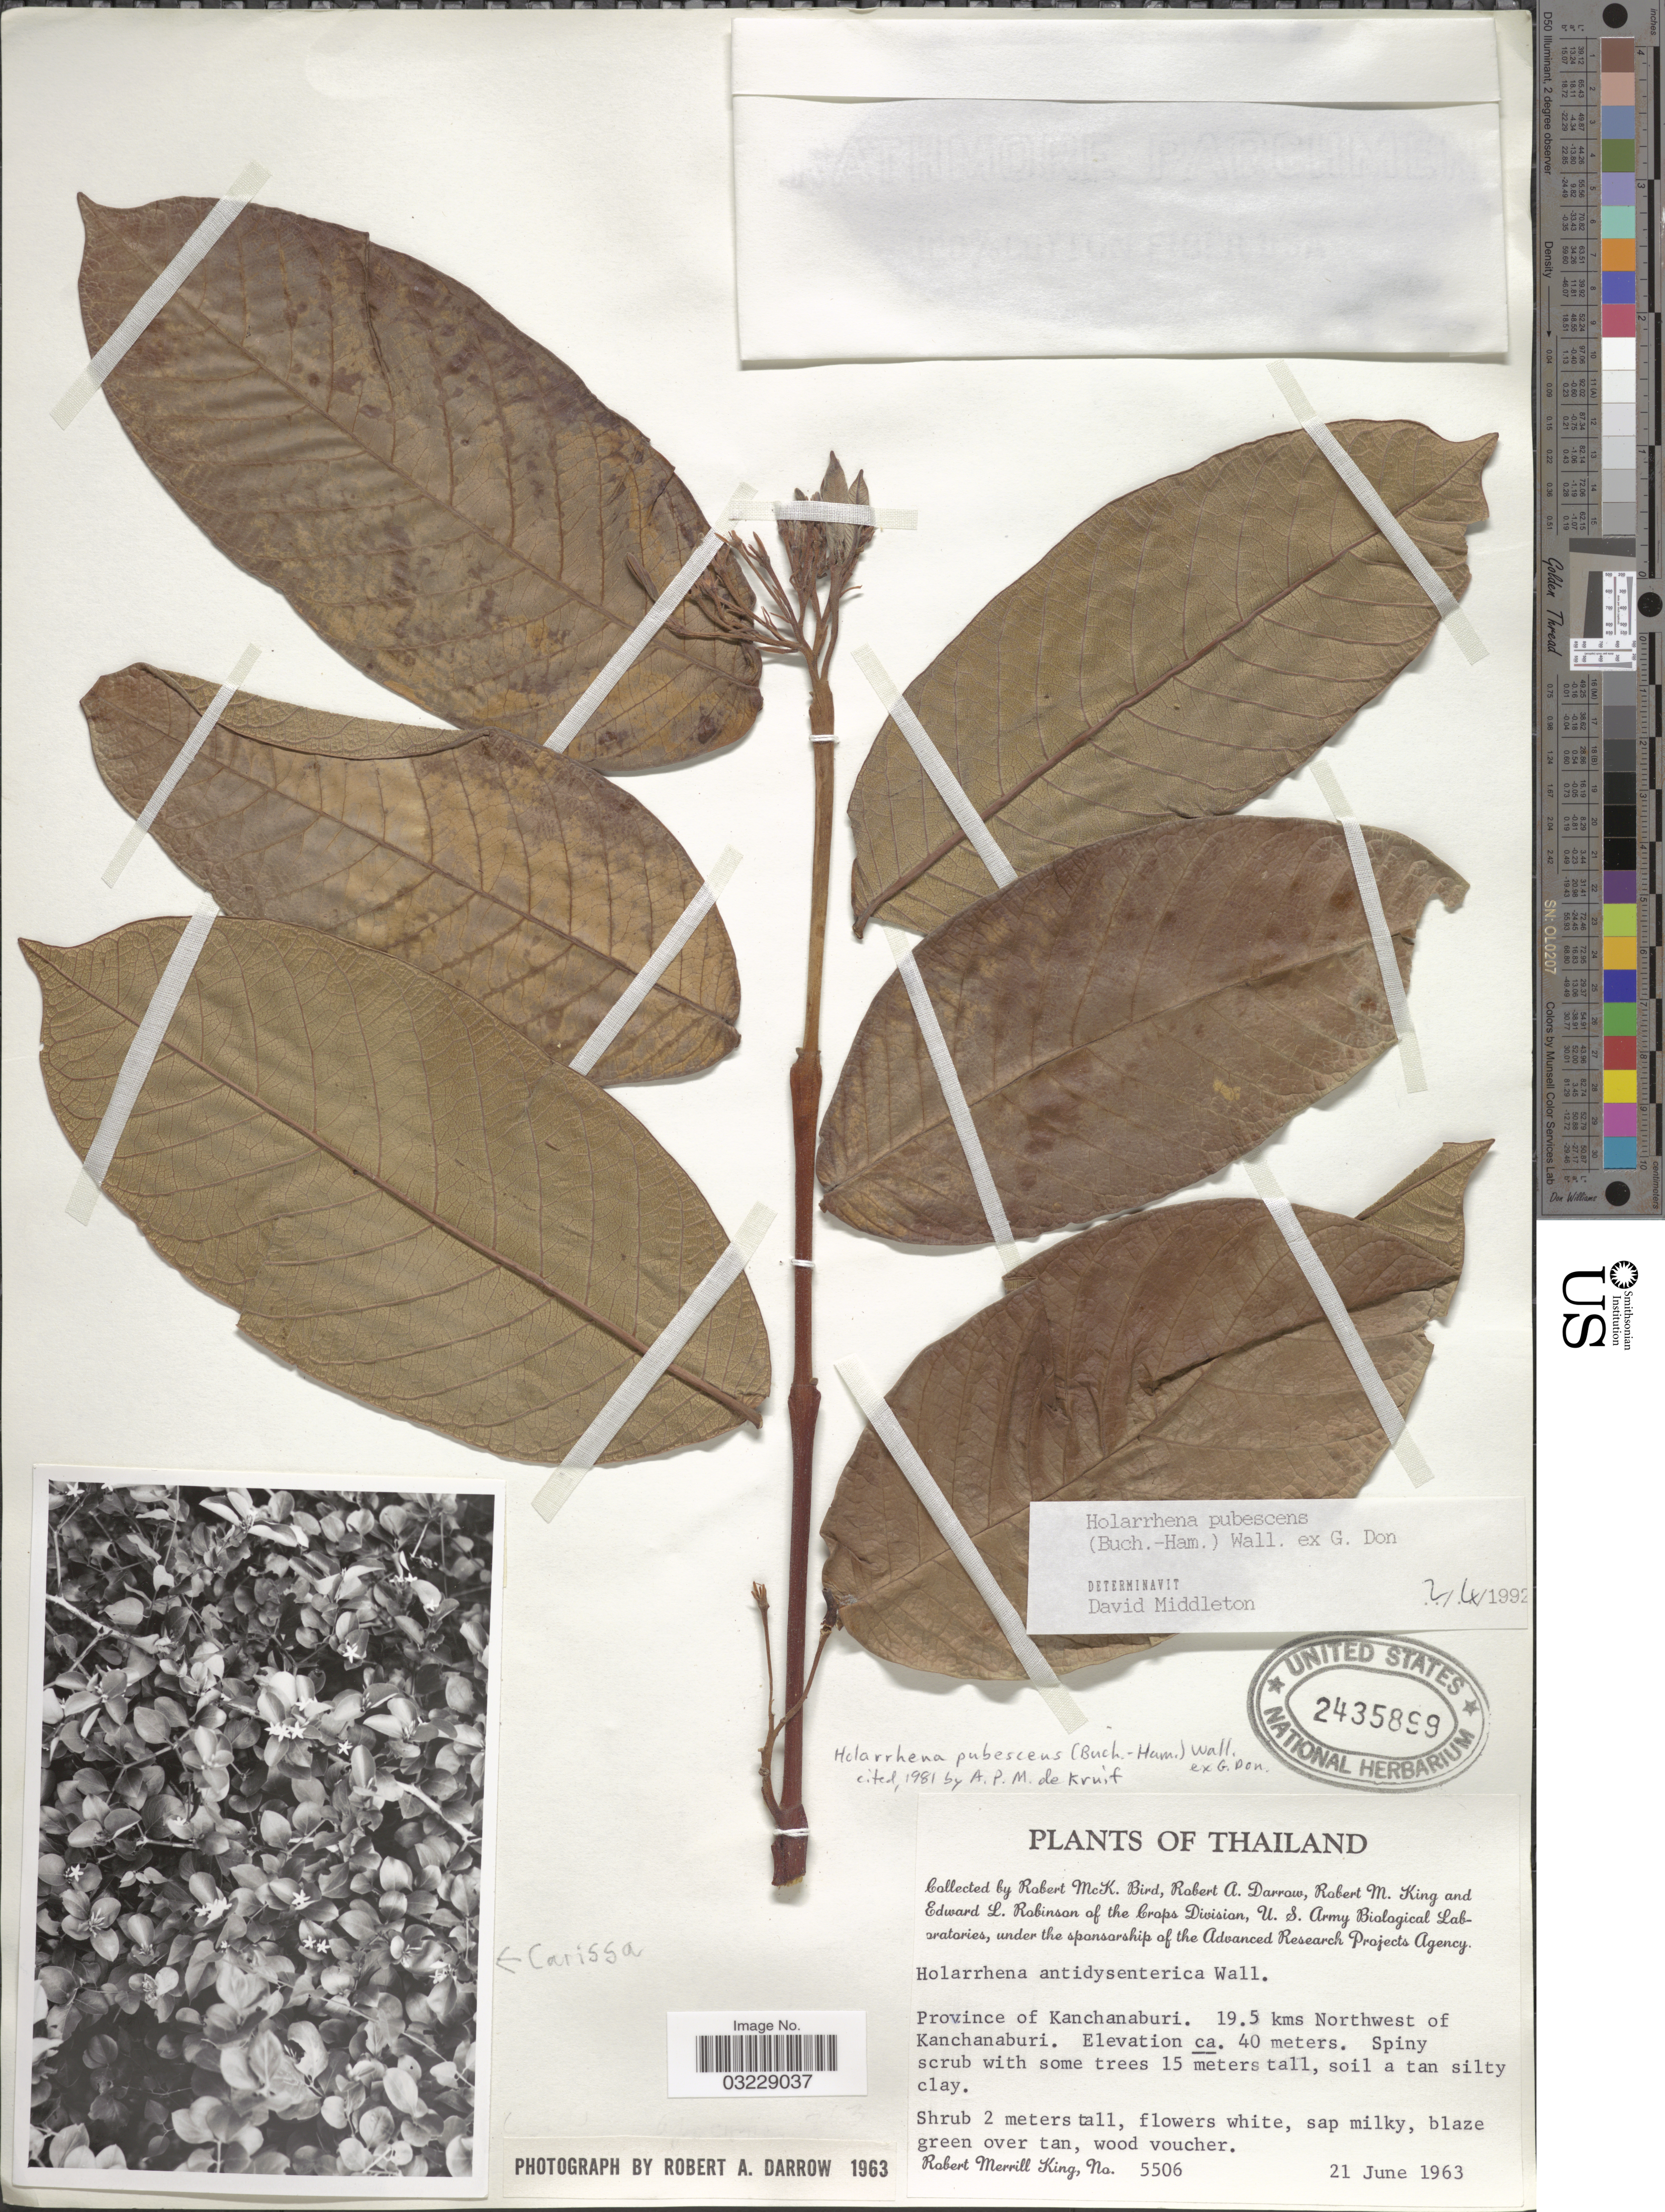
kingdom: Plantae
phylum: Tracheophyta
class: Magnoliopsida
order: Gentianales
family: Apocynaceae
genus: Holarrhena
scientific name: Holarrhena pubescens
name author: (Buch.-Ham.) Wall. ex G. Don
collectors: R. M. King, R. M. Bird, R. A. Darrow & E. L. Robinson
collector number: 5506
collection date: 1963-06-21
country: Thailand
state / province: Kanchanaburi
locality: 19.5 kms Northwest of Kanchanaburi.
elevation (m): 40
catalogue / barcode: US 2435899